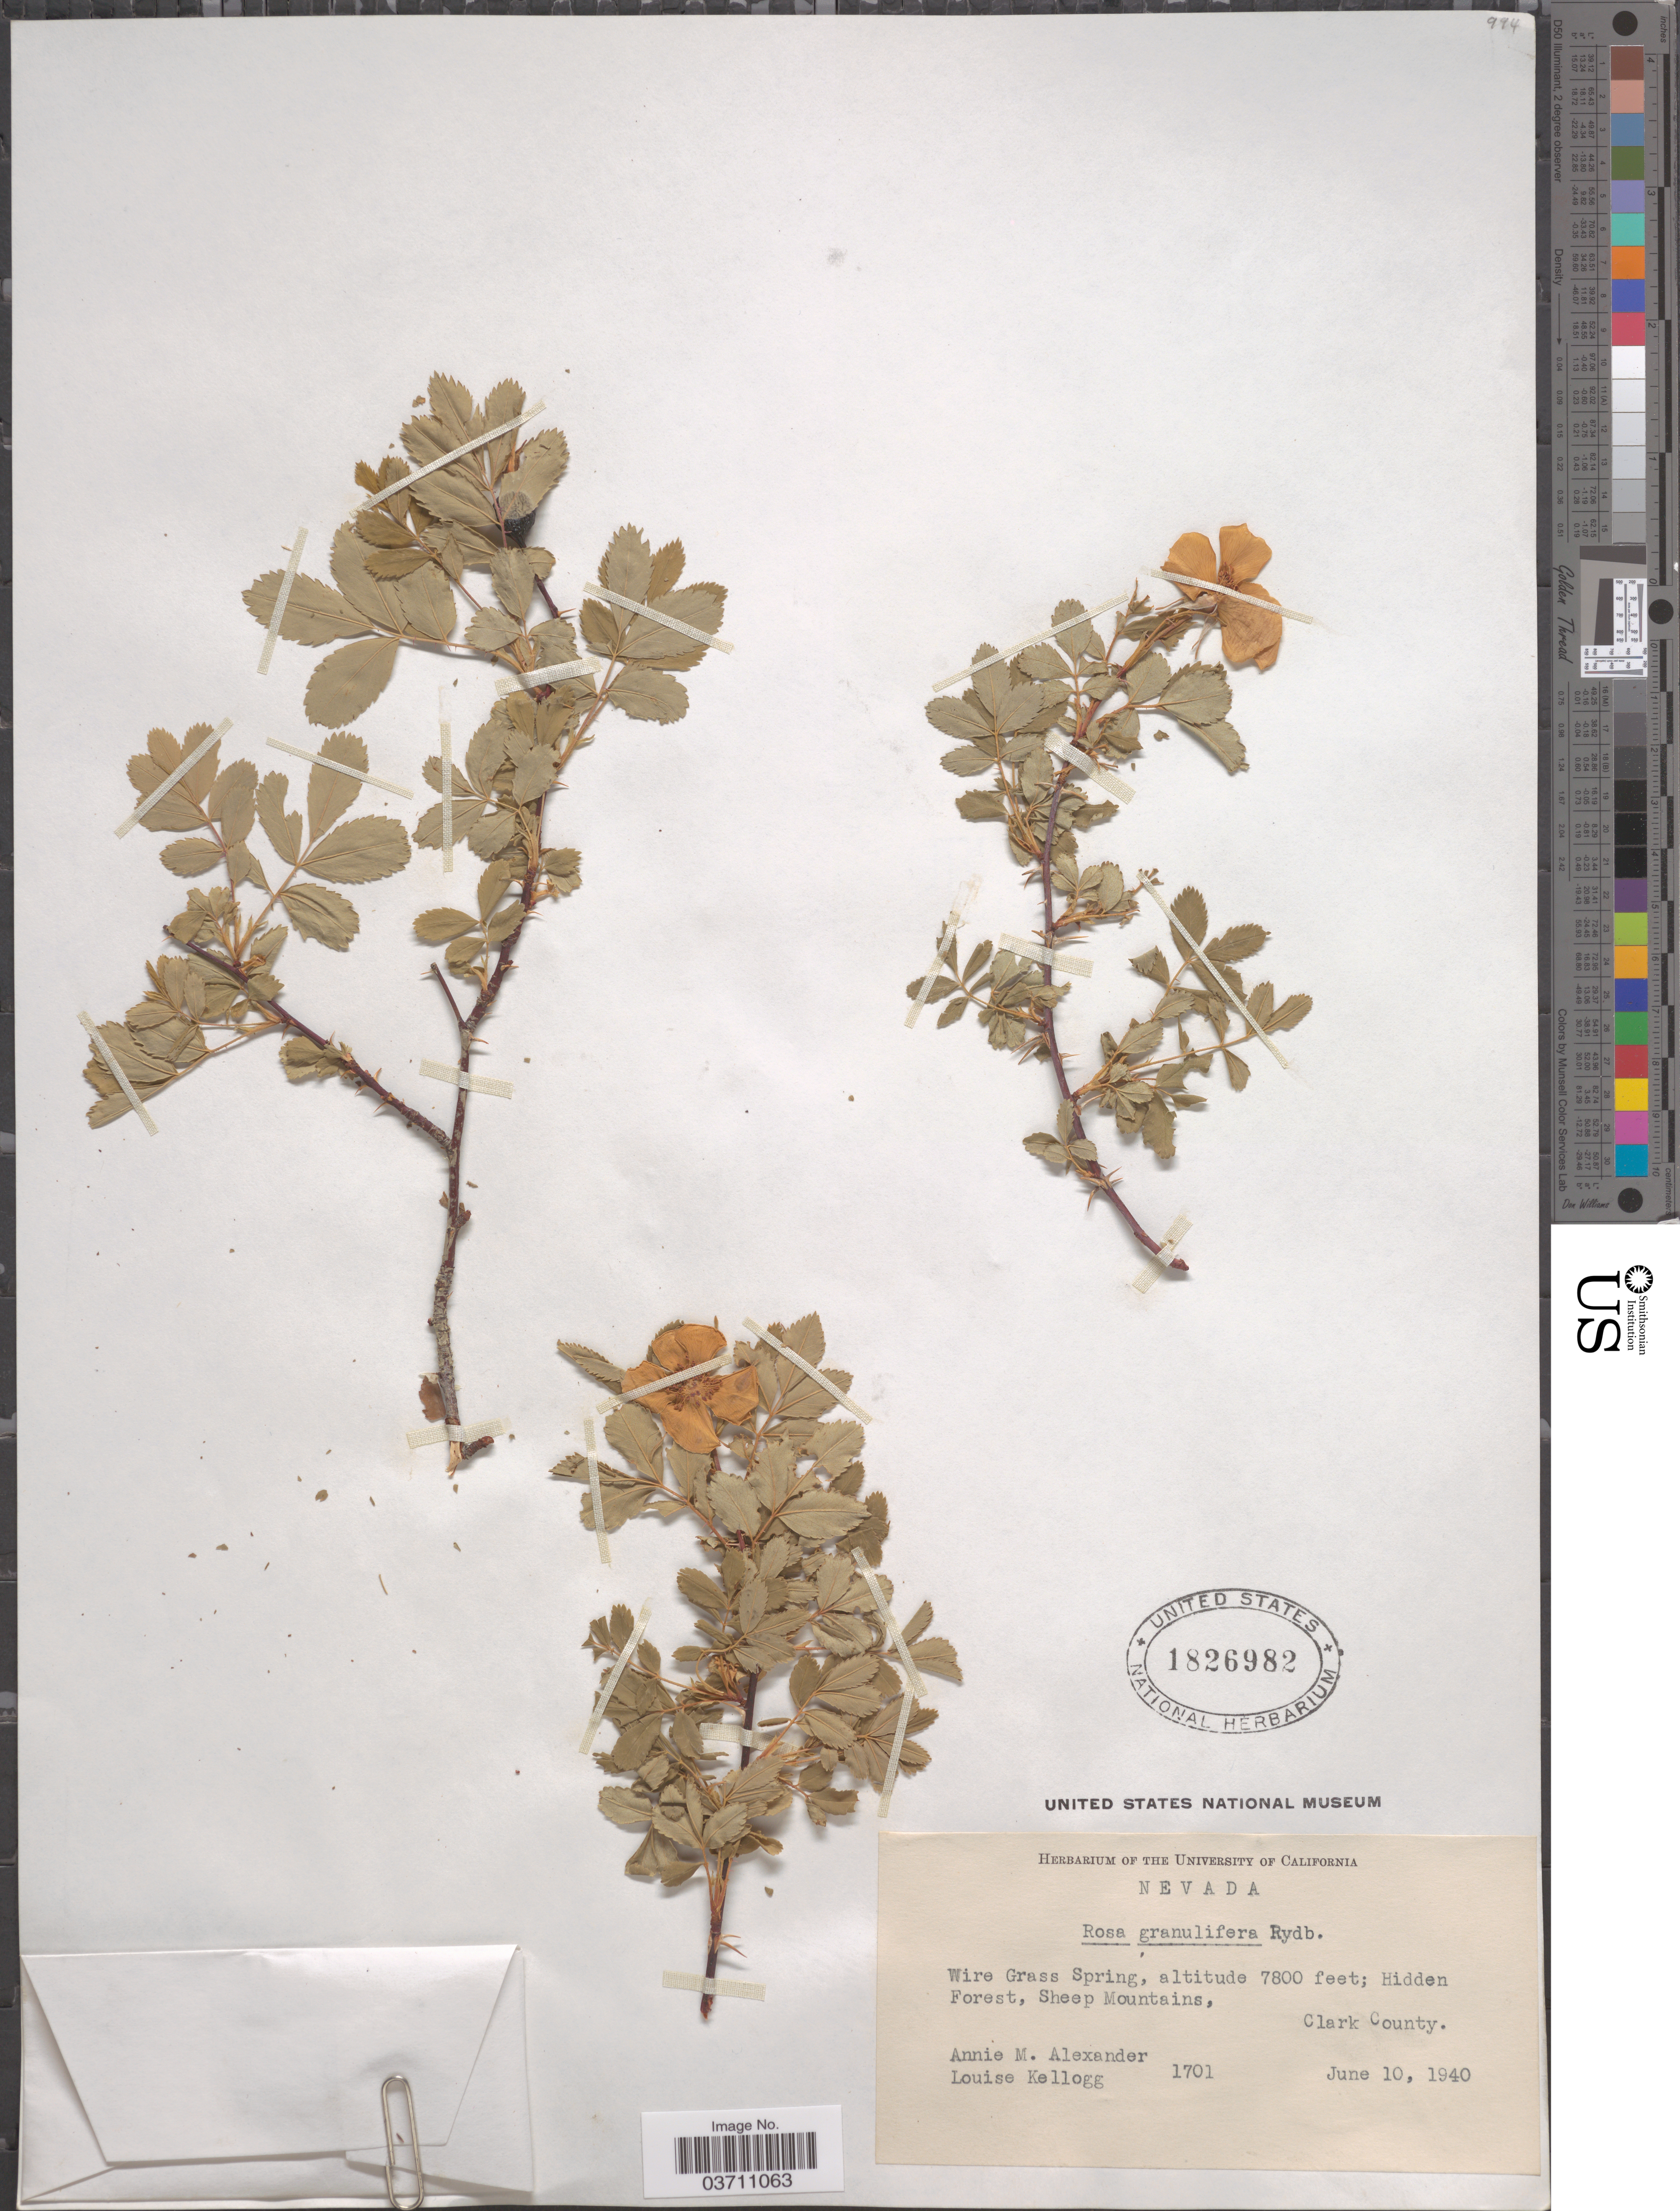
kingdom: Plantae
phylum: Tracheophyta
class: Magnoliopsida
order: Rosales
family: Rosaceae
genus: Rosa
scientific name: Rosa granulifera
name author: Rydb.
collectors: A. M. Alexander & L. Kellogg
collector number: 1701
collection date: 1940-06-10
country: United States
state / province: Nevada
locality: Wire Grass Spring; Hidden Forest, Sheep Mountains, Clark County.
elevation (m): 2377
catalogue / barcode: US 1826982